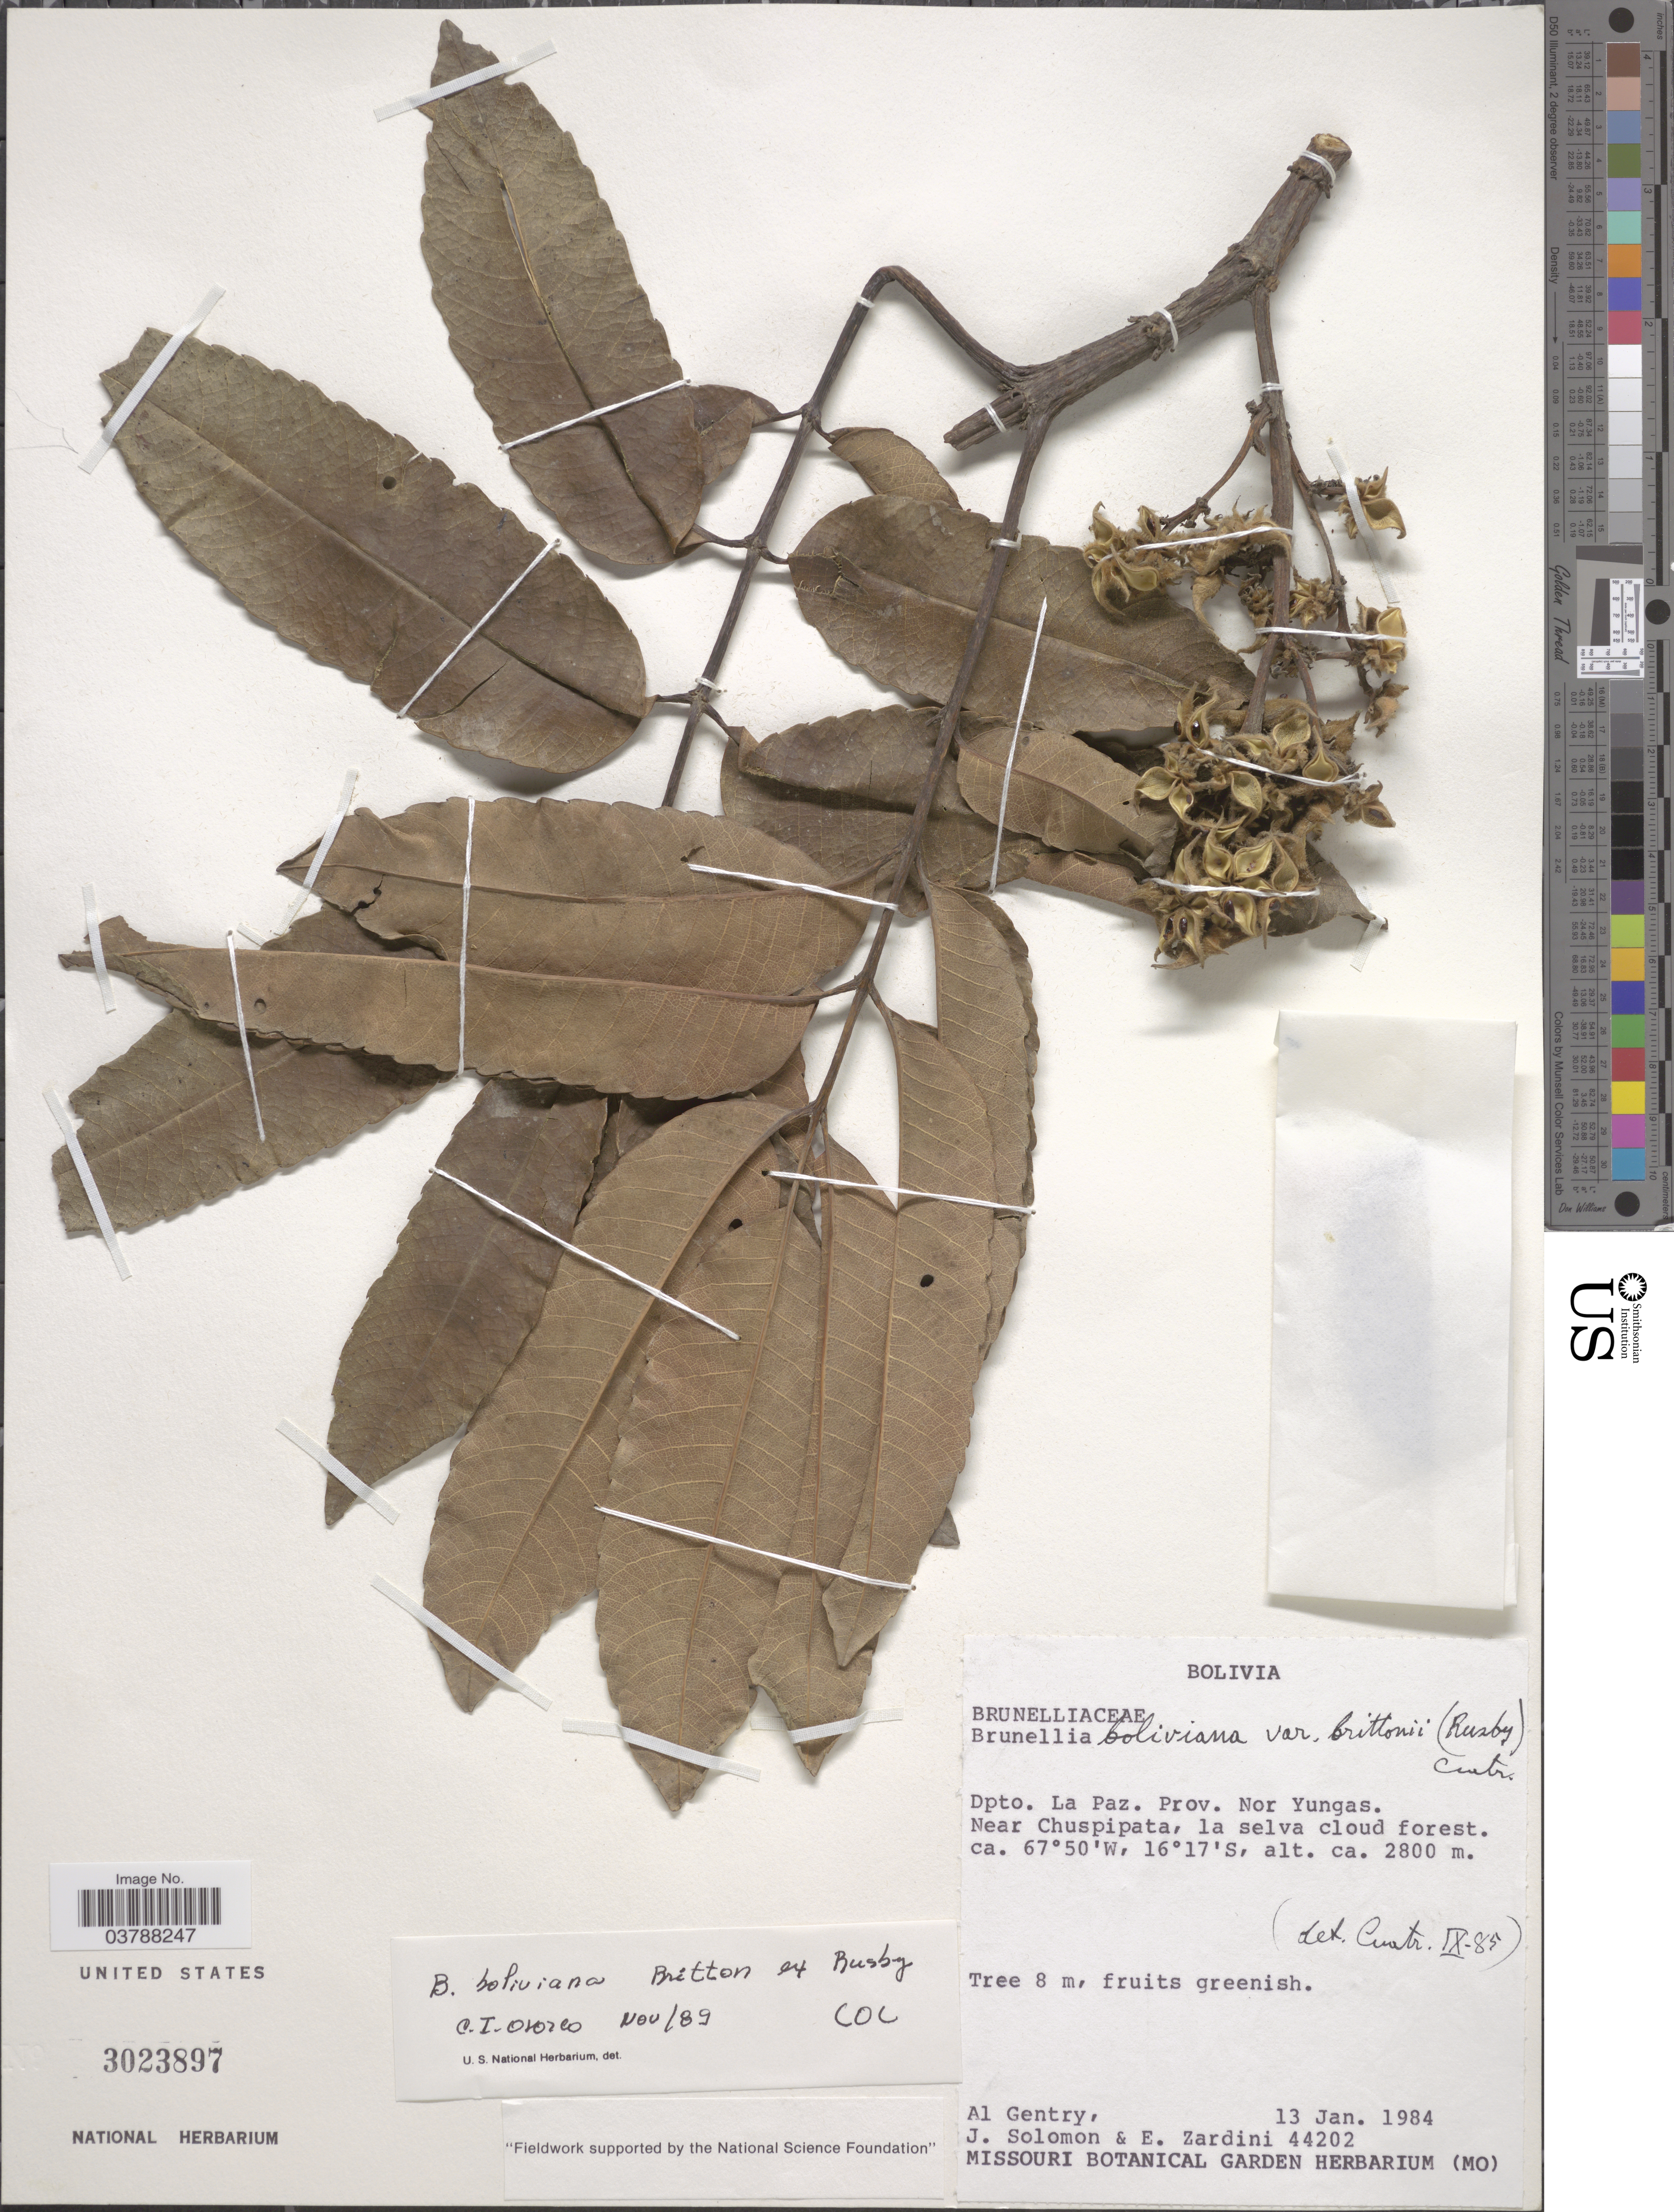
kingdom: Plantae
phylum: Tracheophyta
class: Magnoliopsida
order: Oxalidales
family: Brunelliaceae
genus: Brunellia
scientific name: Brunellia boliviana var. brittonii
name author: (Rusby) Cuatrec.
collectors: A. H. Gentry, J. Solomon & E. Zardini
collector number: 44202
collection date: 1984-01-13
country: Bolivia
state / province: La Paz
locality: Dpto. La Paz. Prov. Nor Yungas. Near Chusipata.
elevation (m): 2800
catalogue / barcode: US 3023897